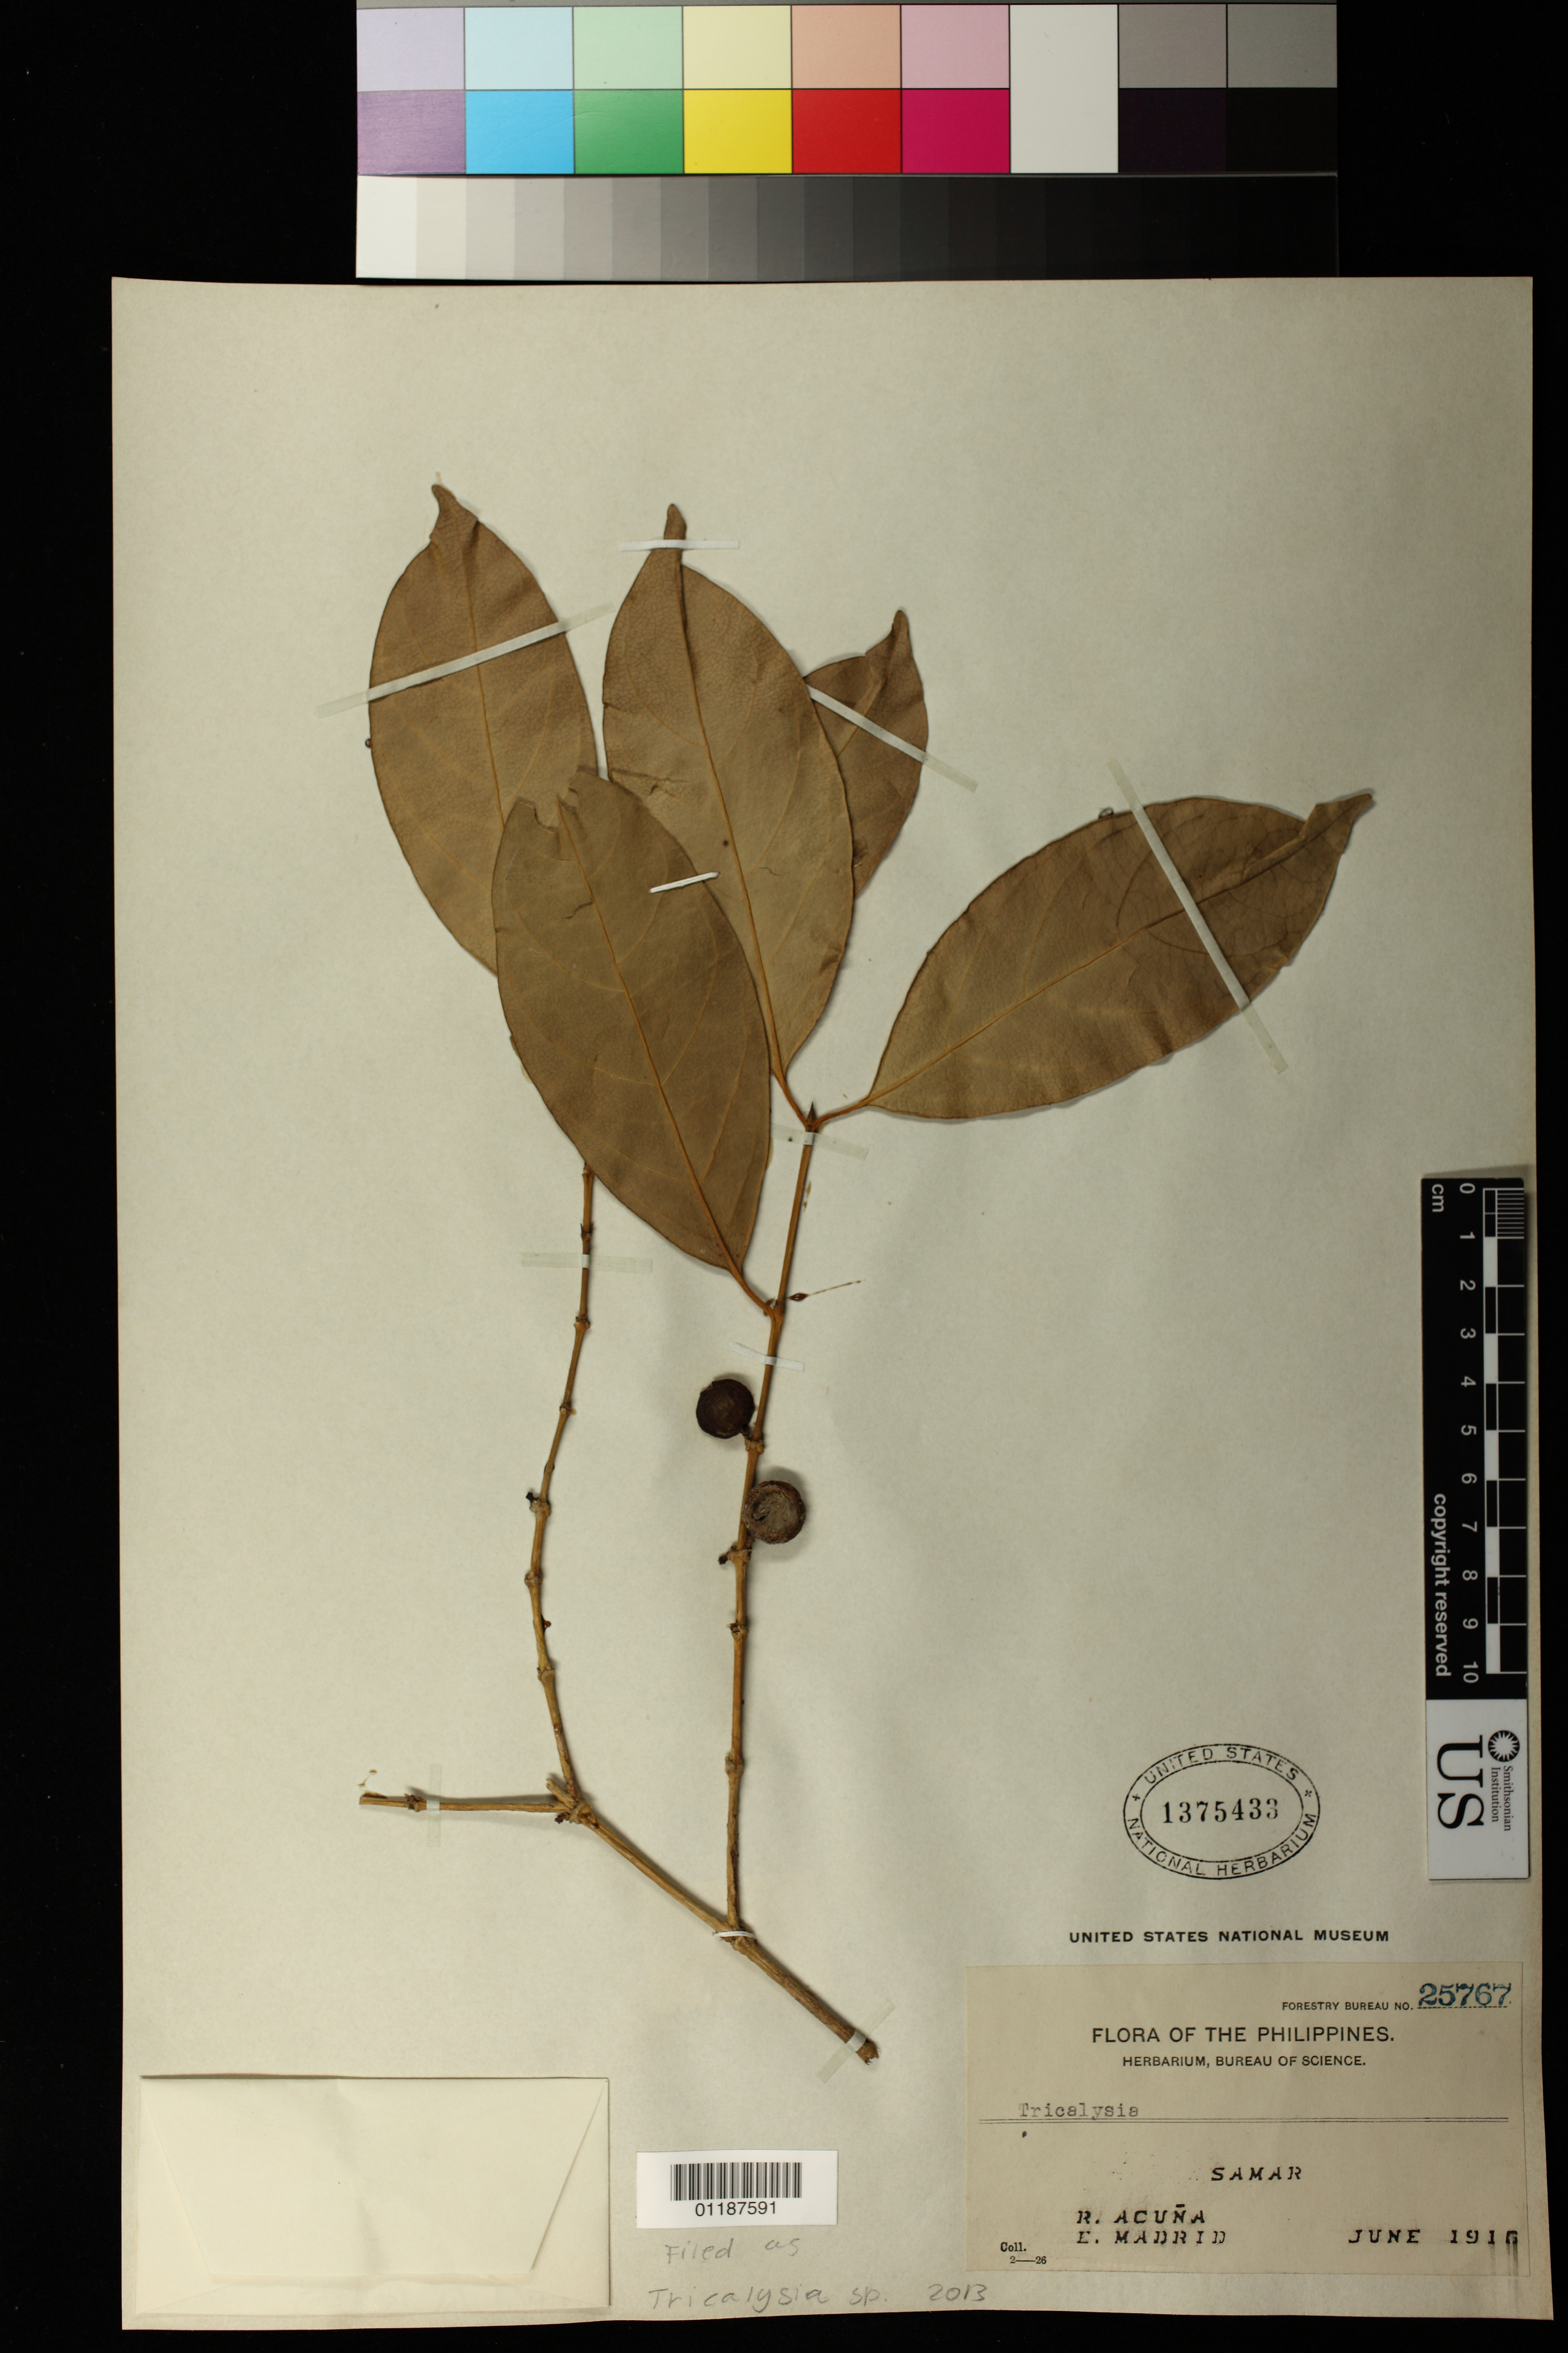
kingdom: Plantae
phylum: Tracheophyta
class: Magnoliopsida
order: Gentianales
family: Rubiaceae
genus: Tricalysia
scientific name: Tricalysia sp.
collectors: R. A. Acuña & E. Madrid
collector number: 25767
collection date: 1916-06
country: Philippines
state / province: Eastern Visayas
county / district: Eastern Samar / Northern Samar / Western Samar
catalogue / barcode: US 1375433